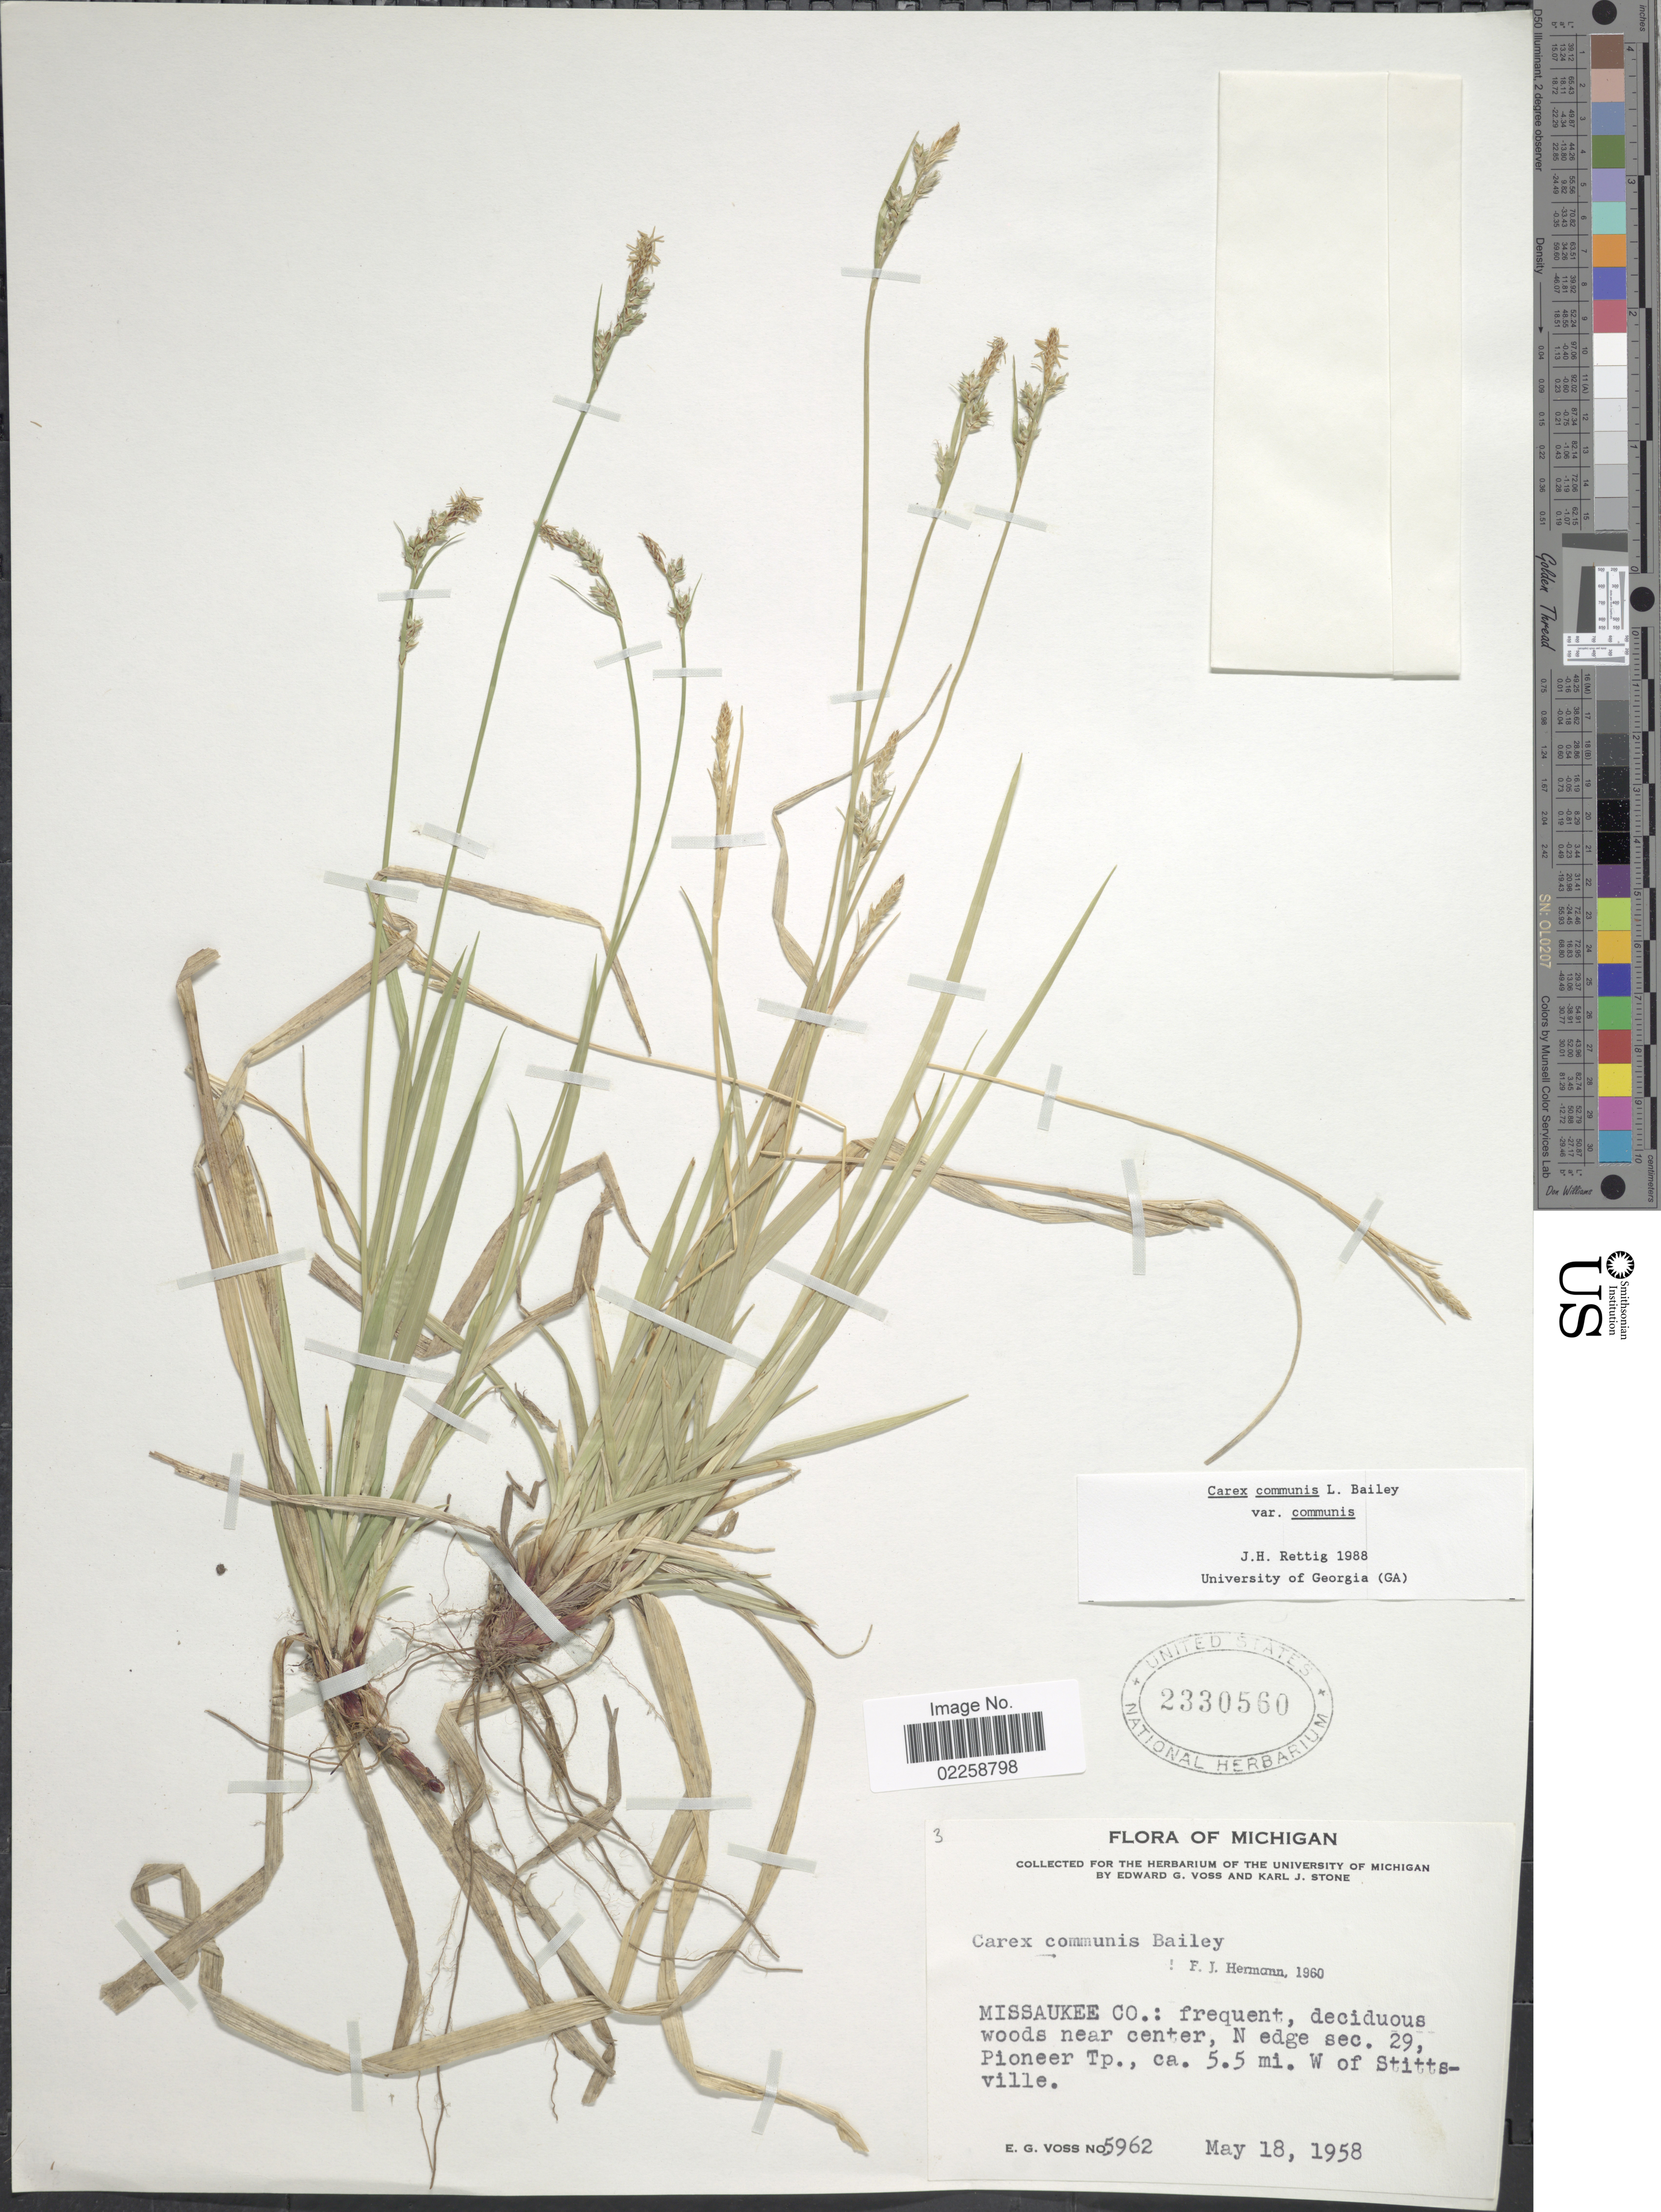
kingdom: Plantae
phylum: Tracheophyta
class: Liliopsida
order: Poales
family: Cyperaceae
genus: Carex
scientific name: Carex communis var. communis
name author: L.H. Bailey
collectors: E. G. Voss & K. J. Stone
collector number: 5962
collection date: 1958-05-18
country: United States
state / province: Michigan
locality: Missaukee Co.: deciduous woods near center, N edge sec. 29, Pioneer Tp., 5.5 mi. W. of Sittsville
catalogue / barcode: US 2330560